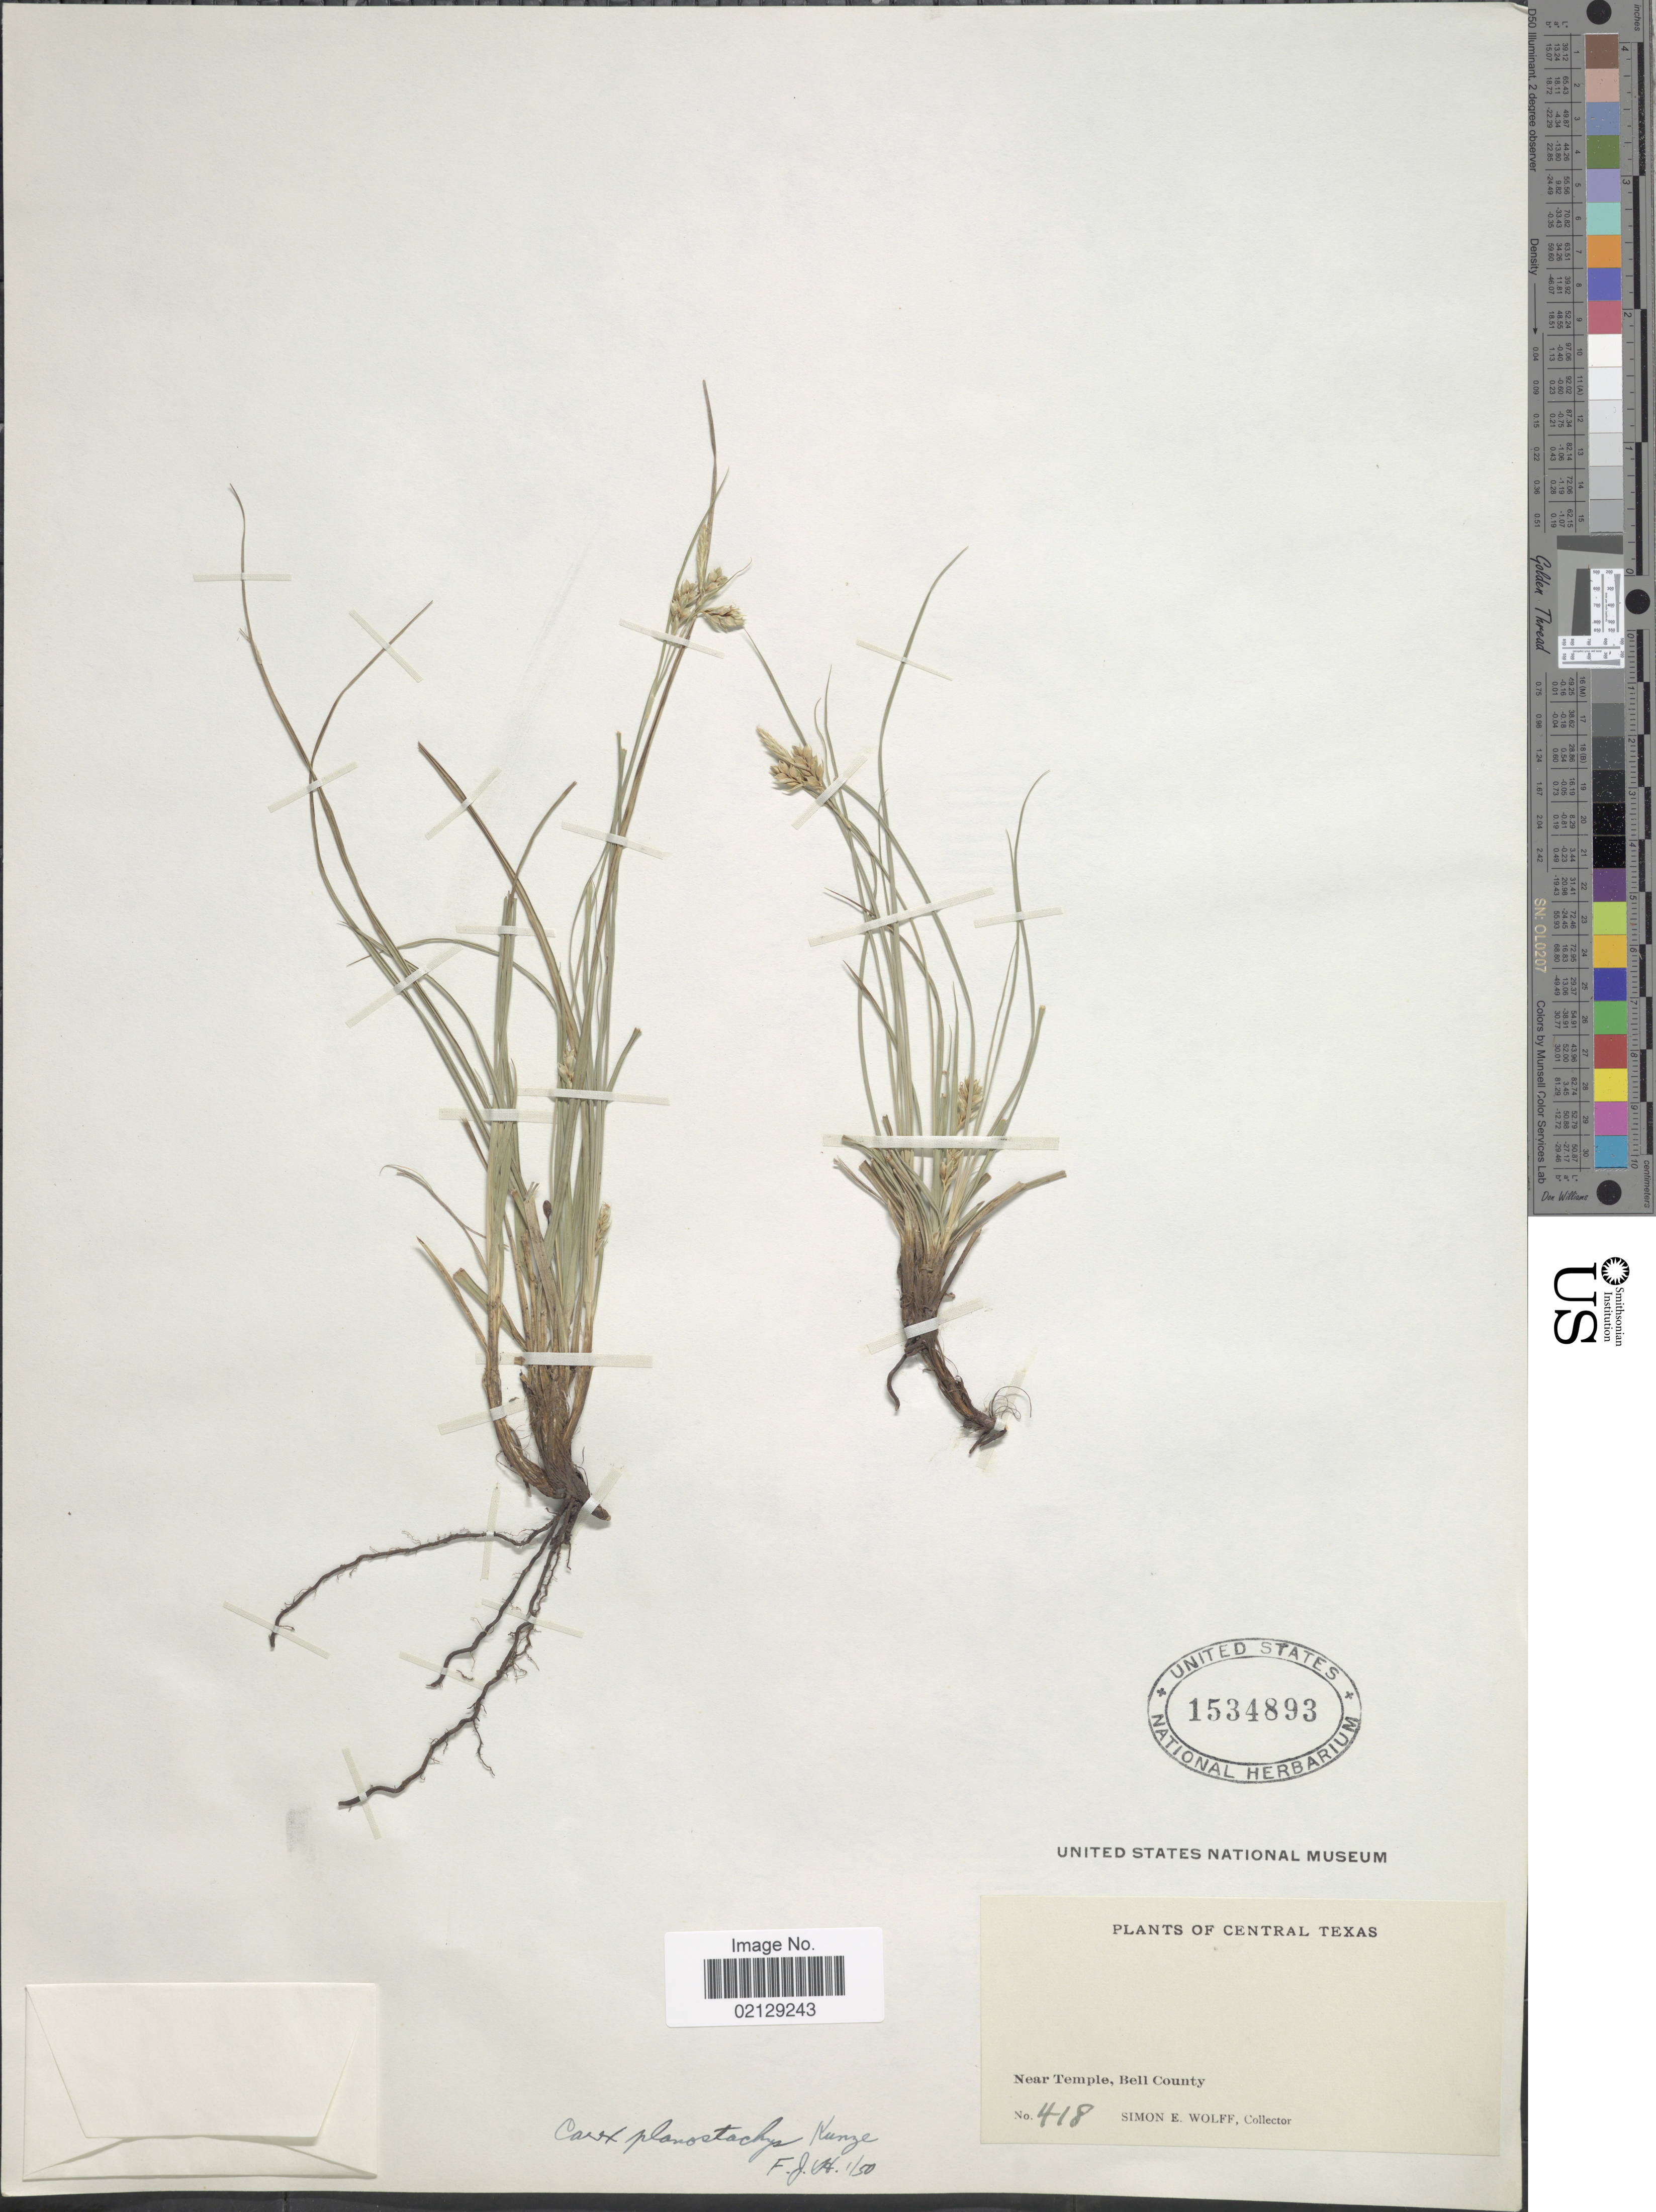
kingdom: Plantae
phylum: Tracheophyta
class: Liliopsida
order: Poales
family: Cyperaceae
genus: Carex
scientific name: Carex planostachys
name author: Kunze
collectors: S. E. Wolff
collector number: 418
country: United States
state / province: Texas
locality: Central Texas, Near Temple, Bell County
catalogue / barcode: US 1534893